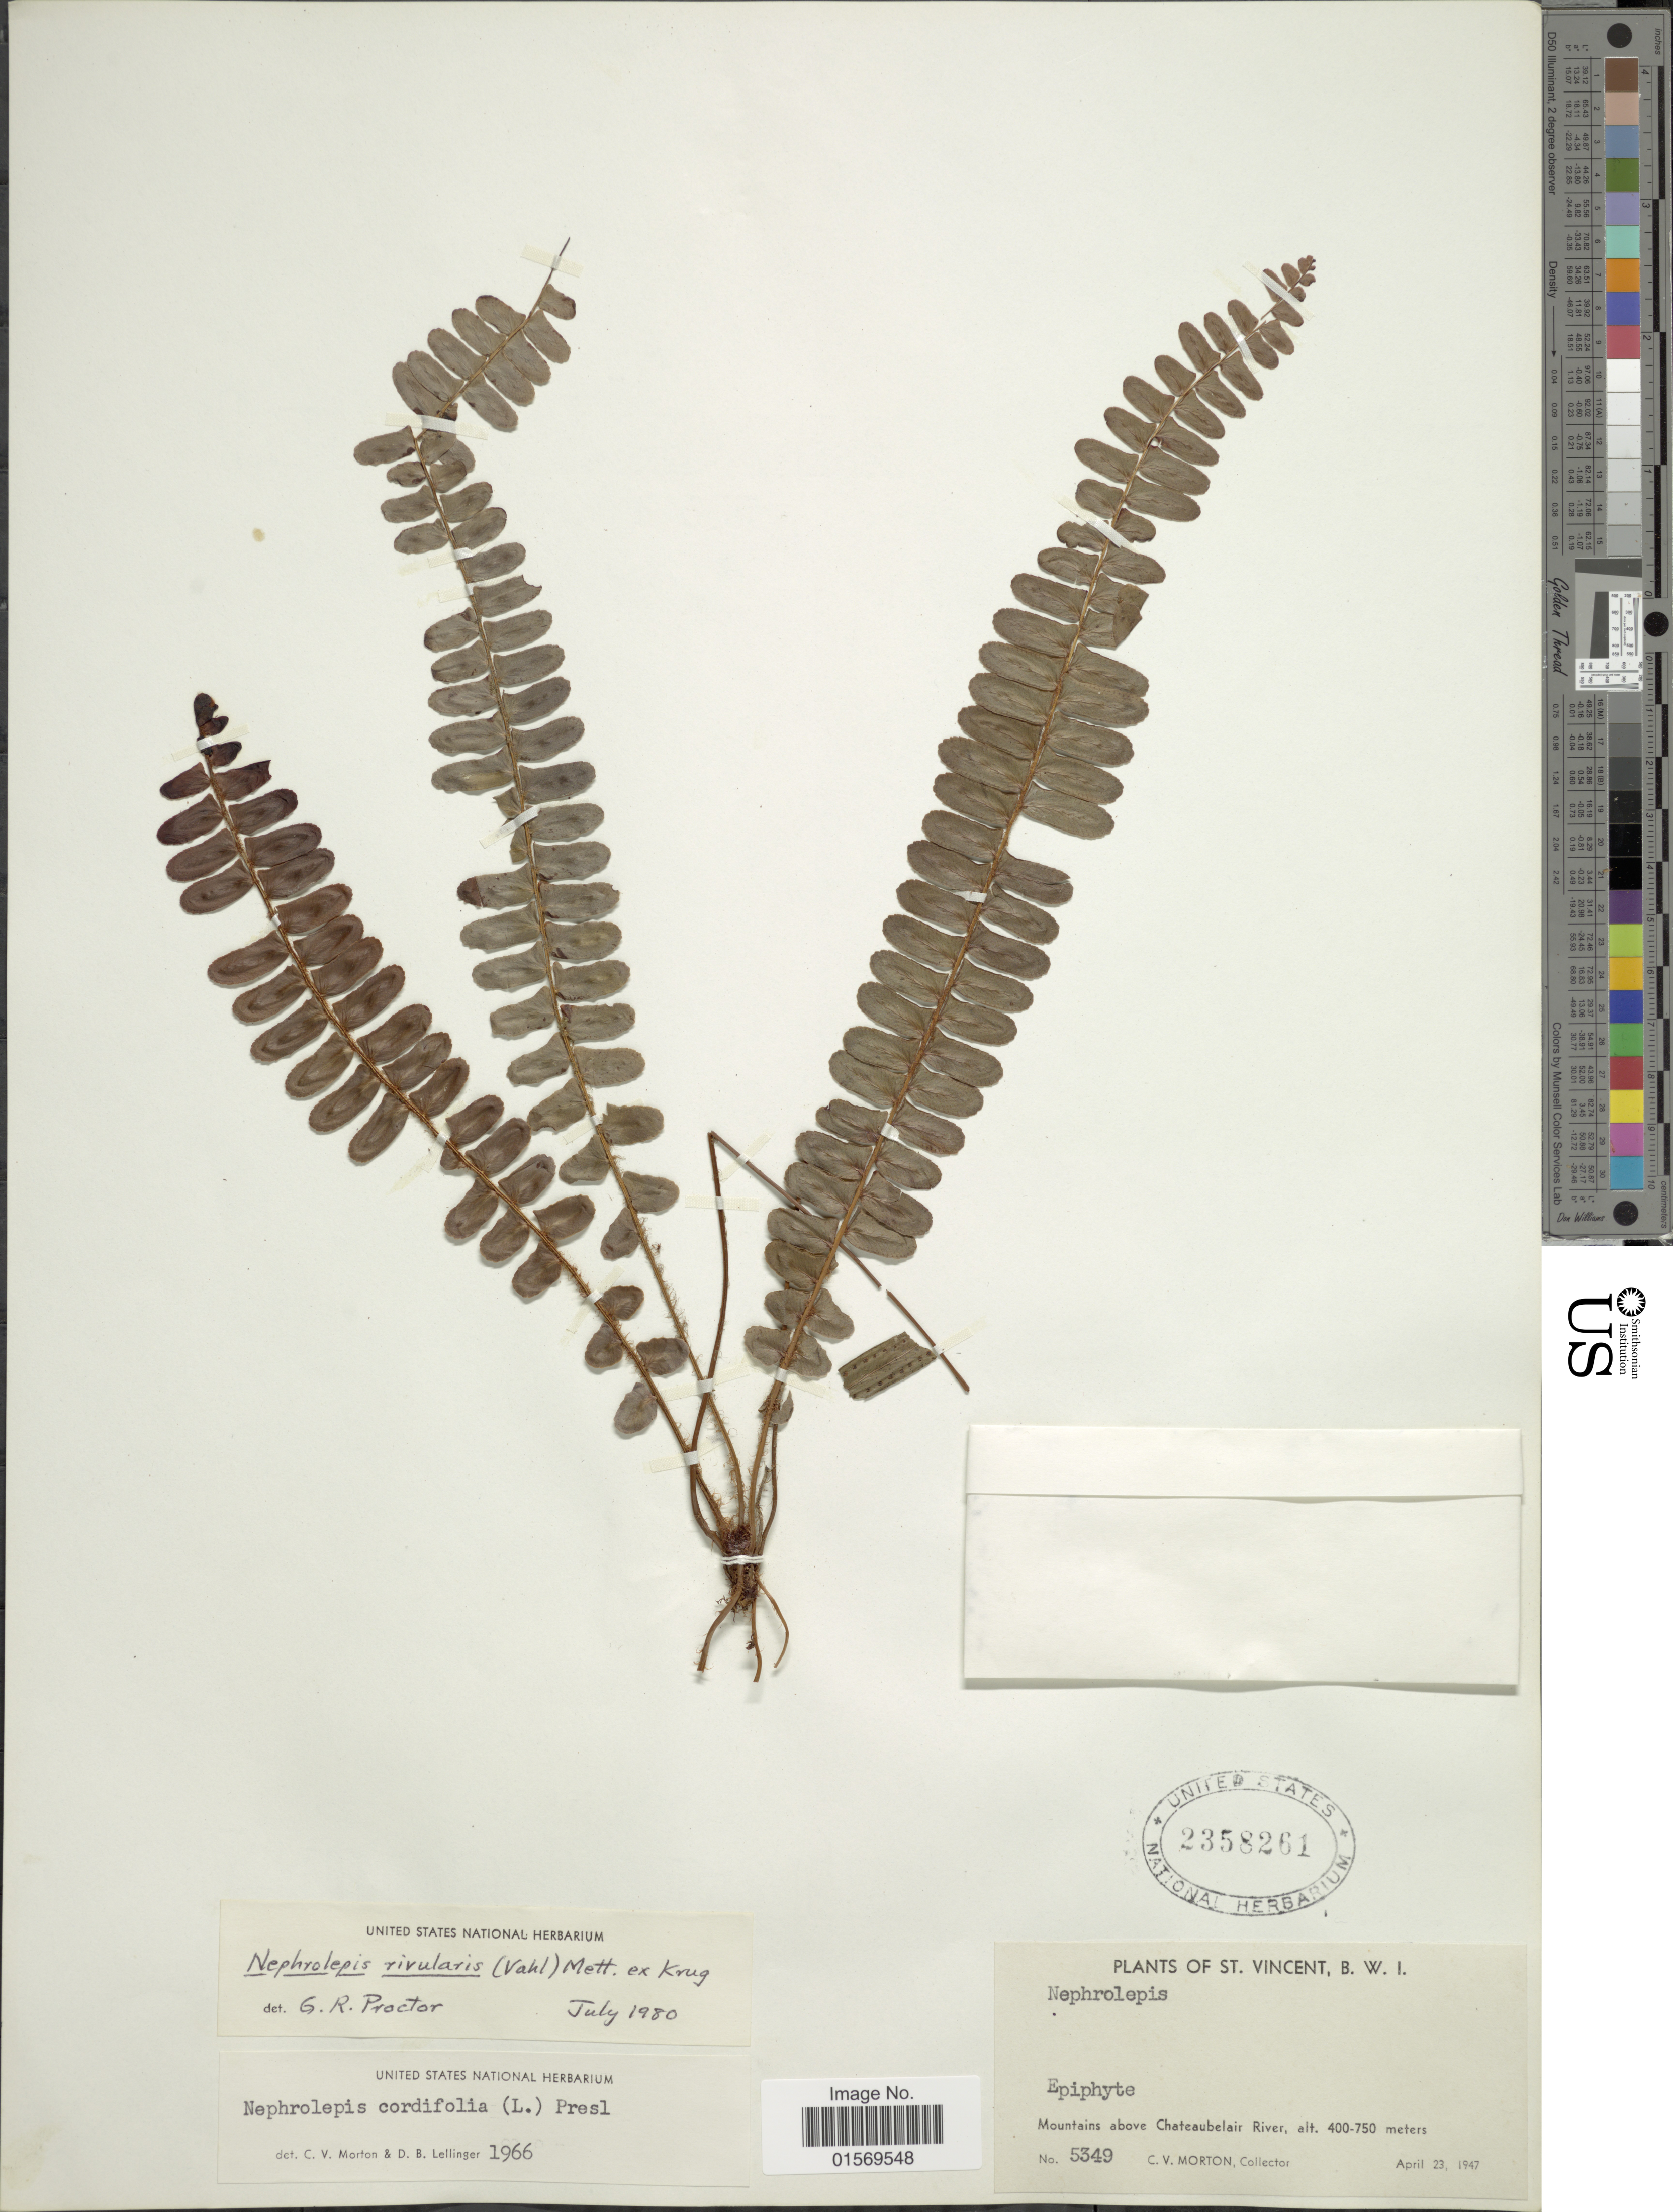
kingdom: Plantae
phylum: Tracheophyta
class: Polypodiopsida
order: Polypodiales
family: Nephrolepidaceae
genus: Nephrolepis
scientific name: Nephrolepis rivularis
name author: (Vahl) Mett. ex Krug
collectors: C. V. Morton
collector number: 5349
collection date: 1947-04-23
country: St. Vincent - Grenadines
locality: Saint Vincent, B.W.I. Mountains above Chateaubelair River.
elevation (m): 400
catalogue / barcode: US 2358261